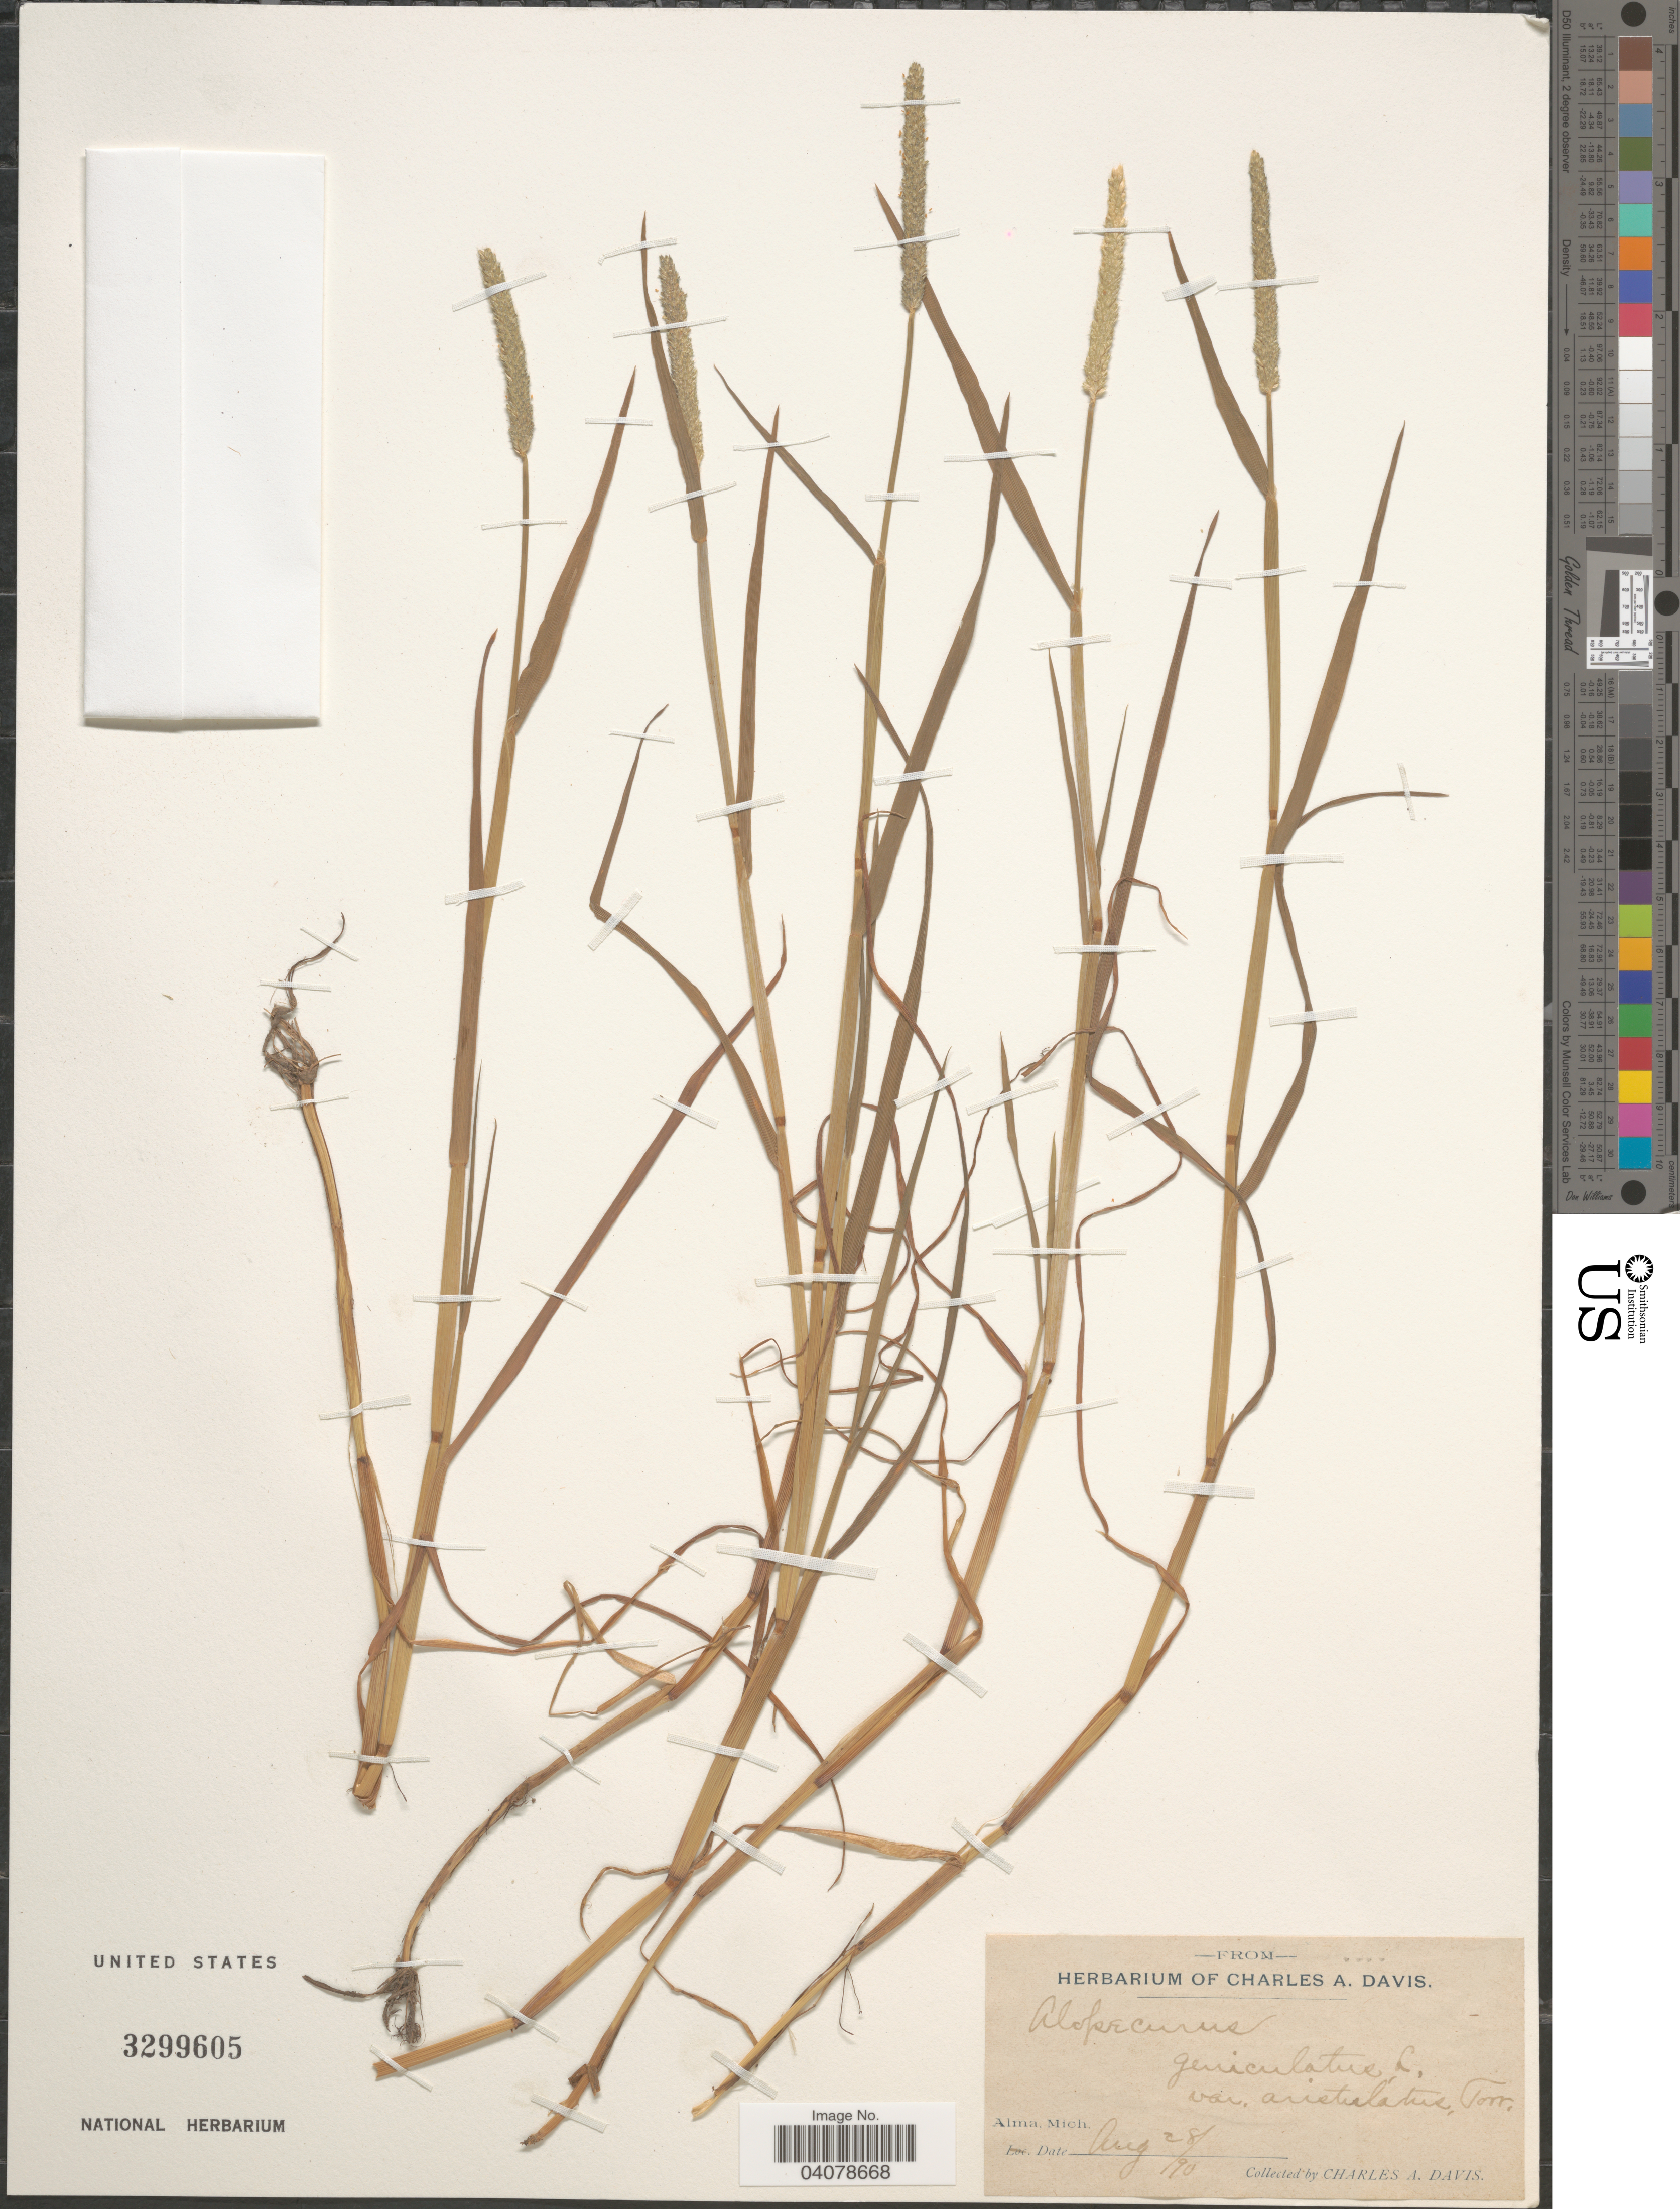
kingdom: Plantae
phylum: Tracheophyta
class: Liliopsida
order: Poales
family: Poaceae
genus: Alopecurus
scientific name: Alopecurus geniculatus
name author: L.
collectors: C. Davis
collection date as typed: Transcribed d/m/y: 28/8/90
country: United States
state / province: Michigan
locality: Alma, Mich.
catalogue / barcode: US 3299605